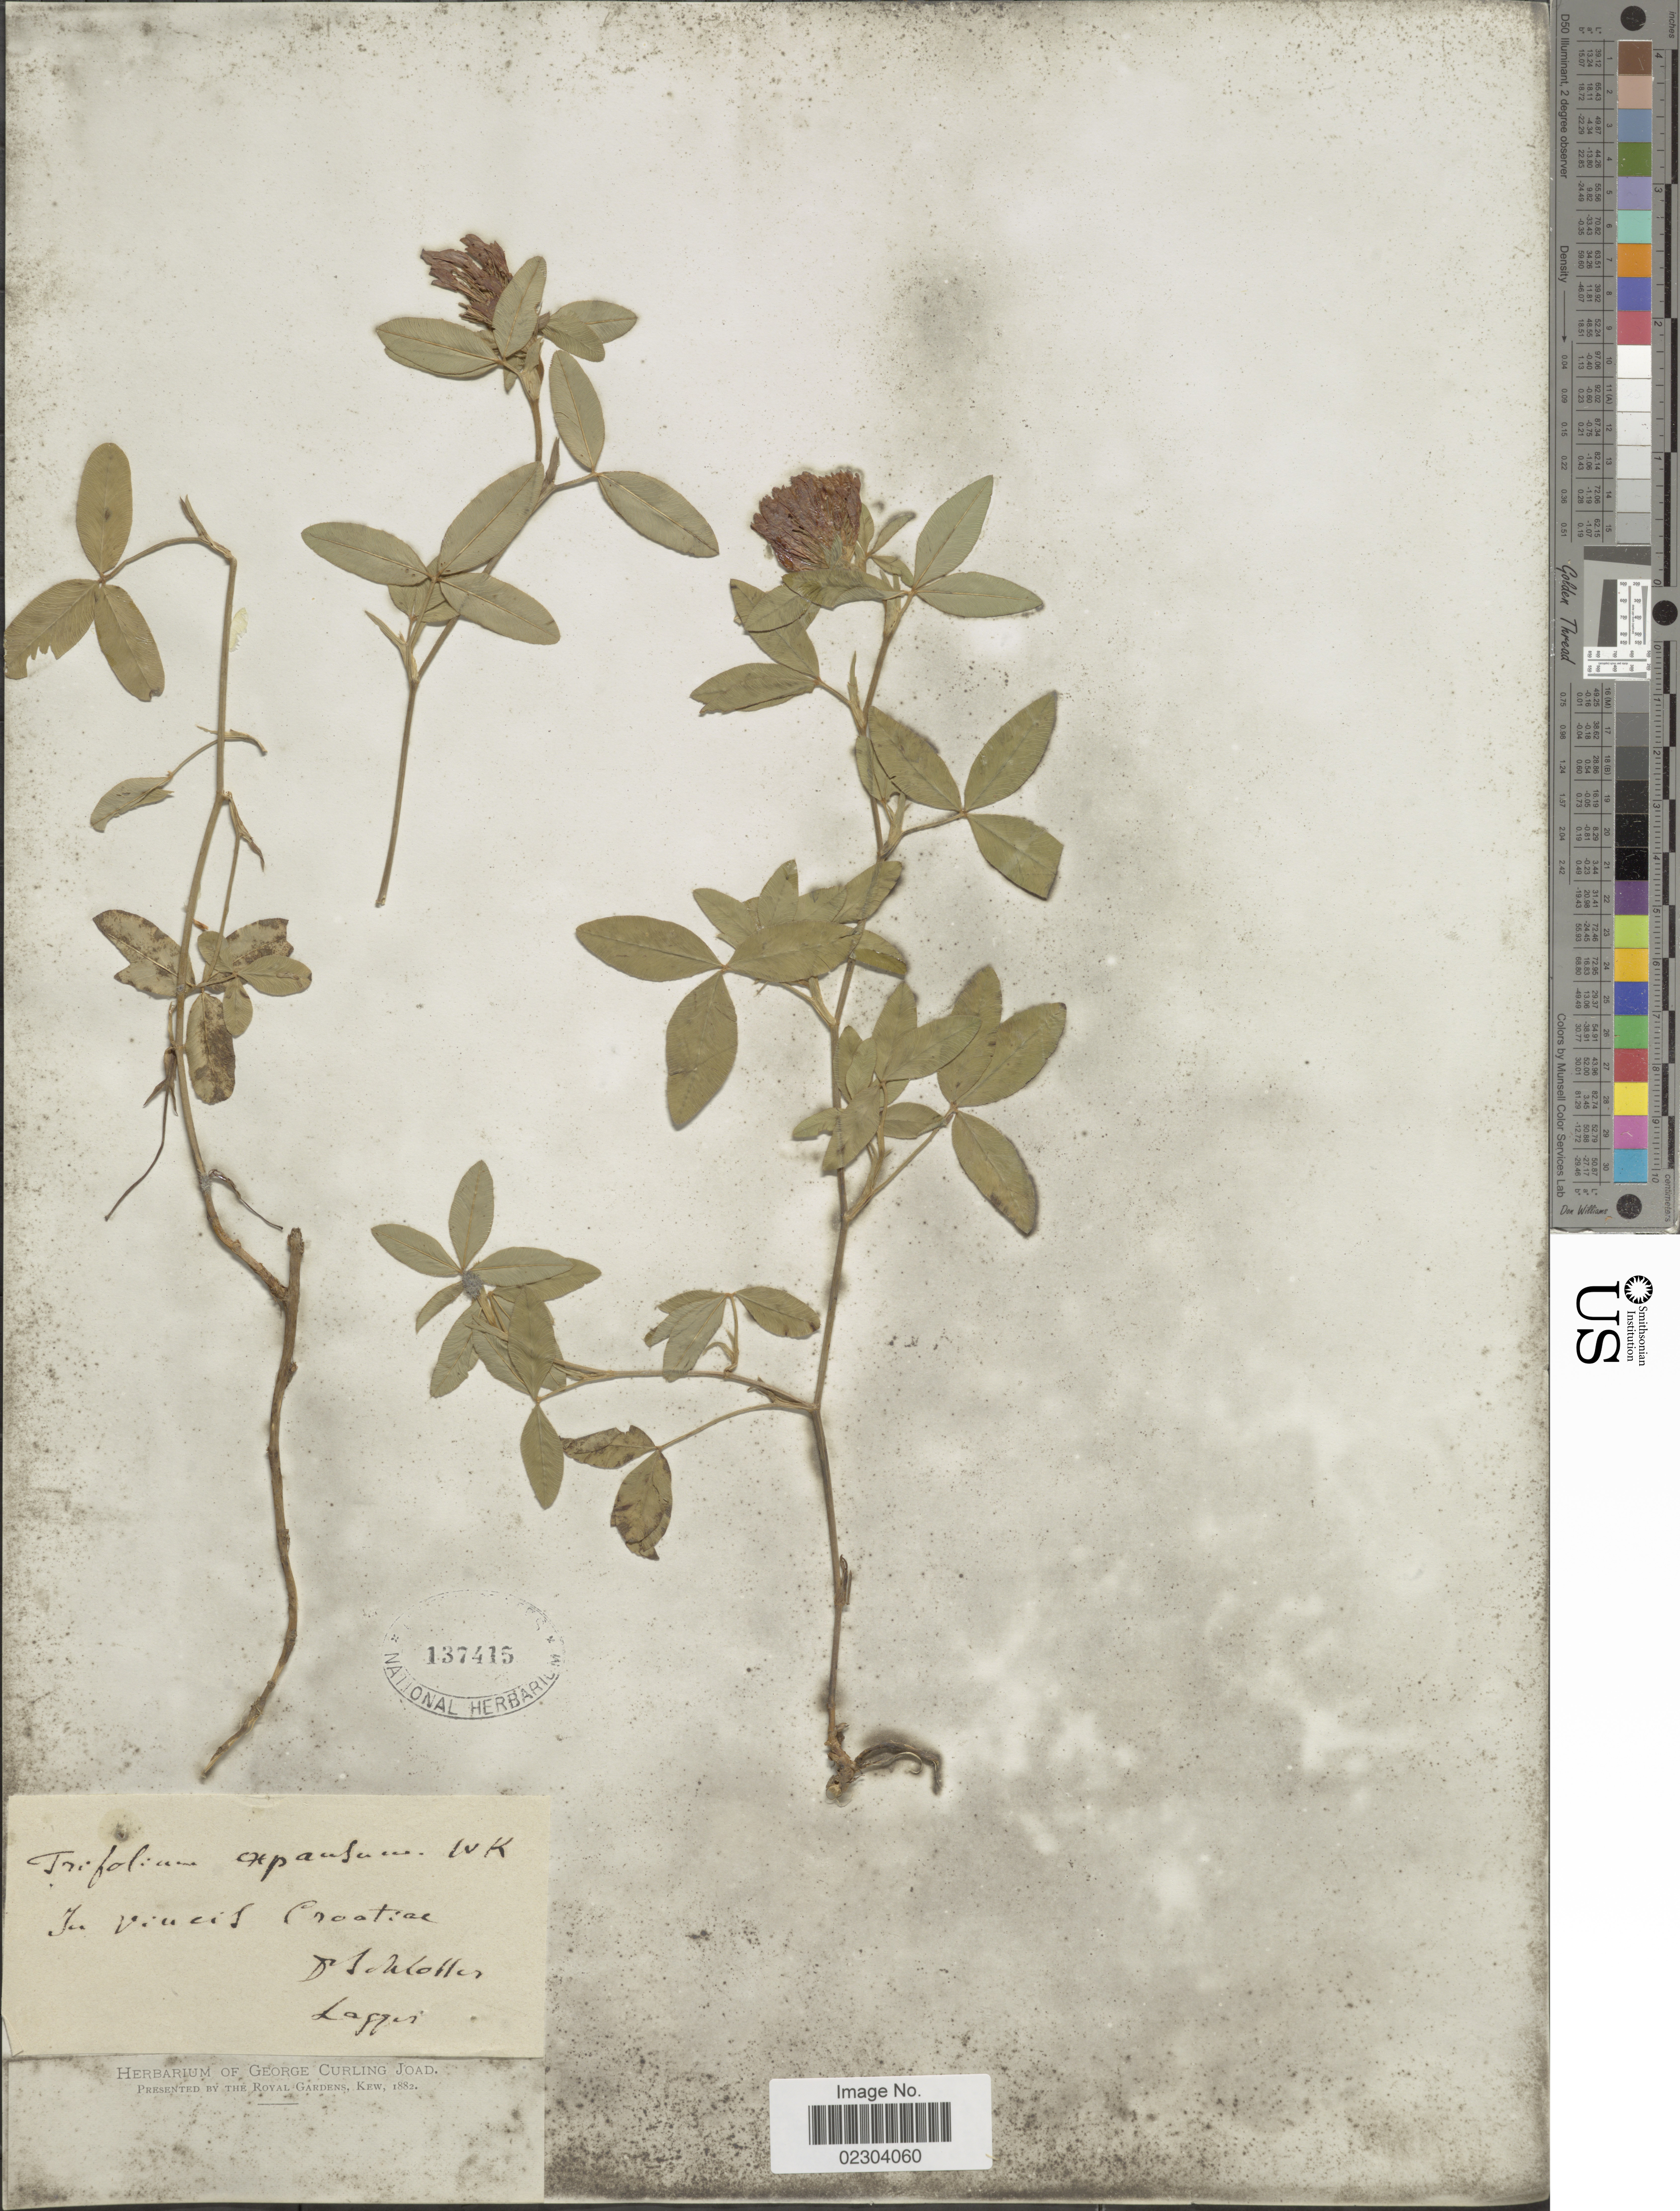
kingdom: Plantae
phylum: Tracheophyta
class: Magnoliopsida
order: Fabales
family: Fabaceae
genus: Trifolium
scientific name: Trifolium expansum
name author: Waldst. & Kit.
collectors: -. Schlosser & F. J. Lagger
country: Croatia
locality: In vincis Croatiae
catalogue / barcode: US 137415